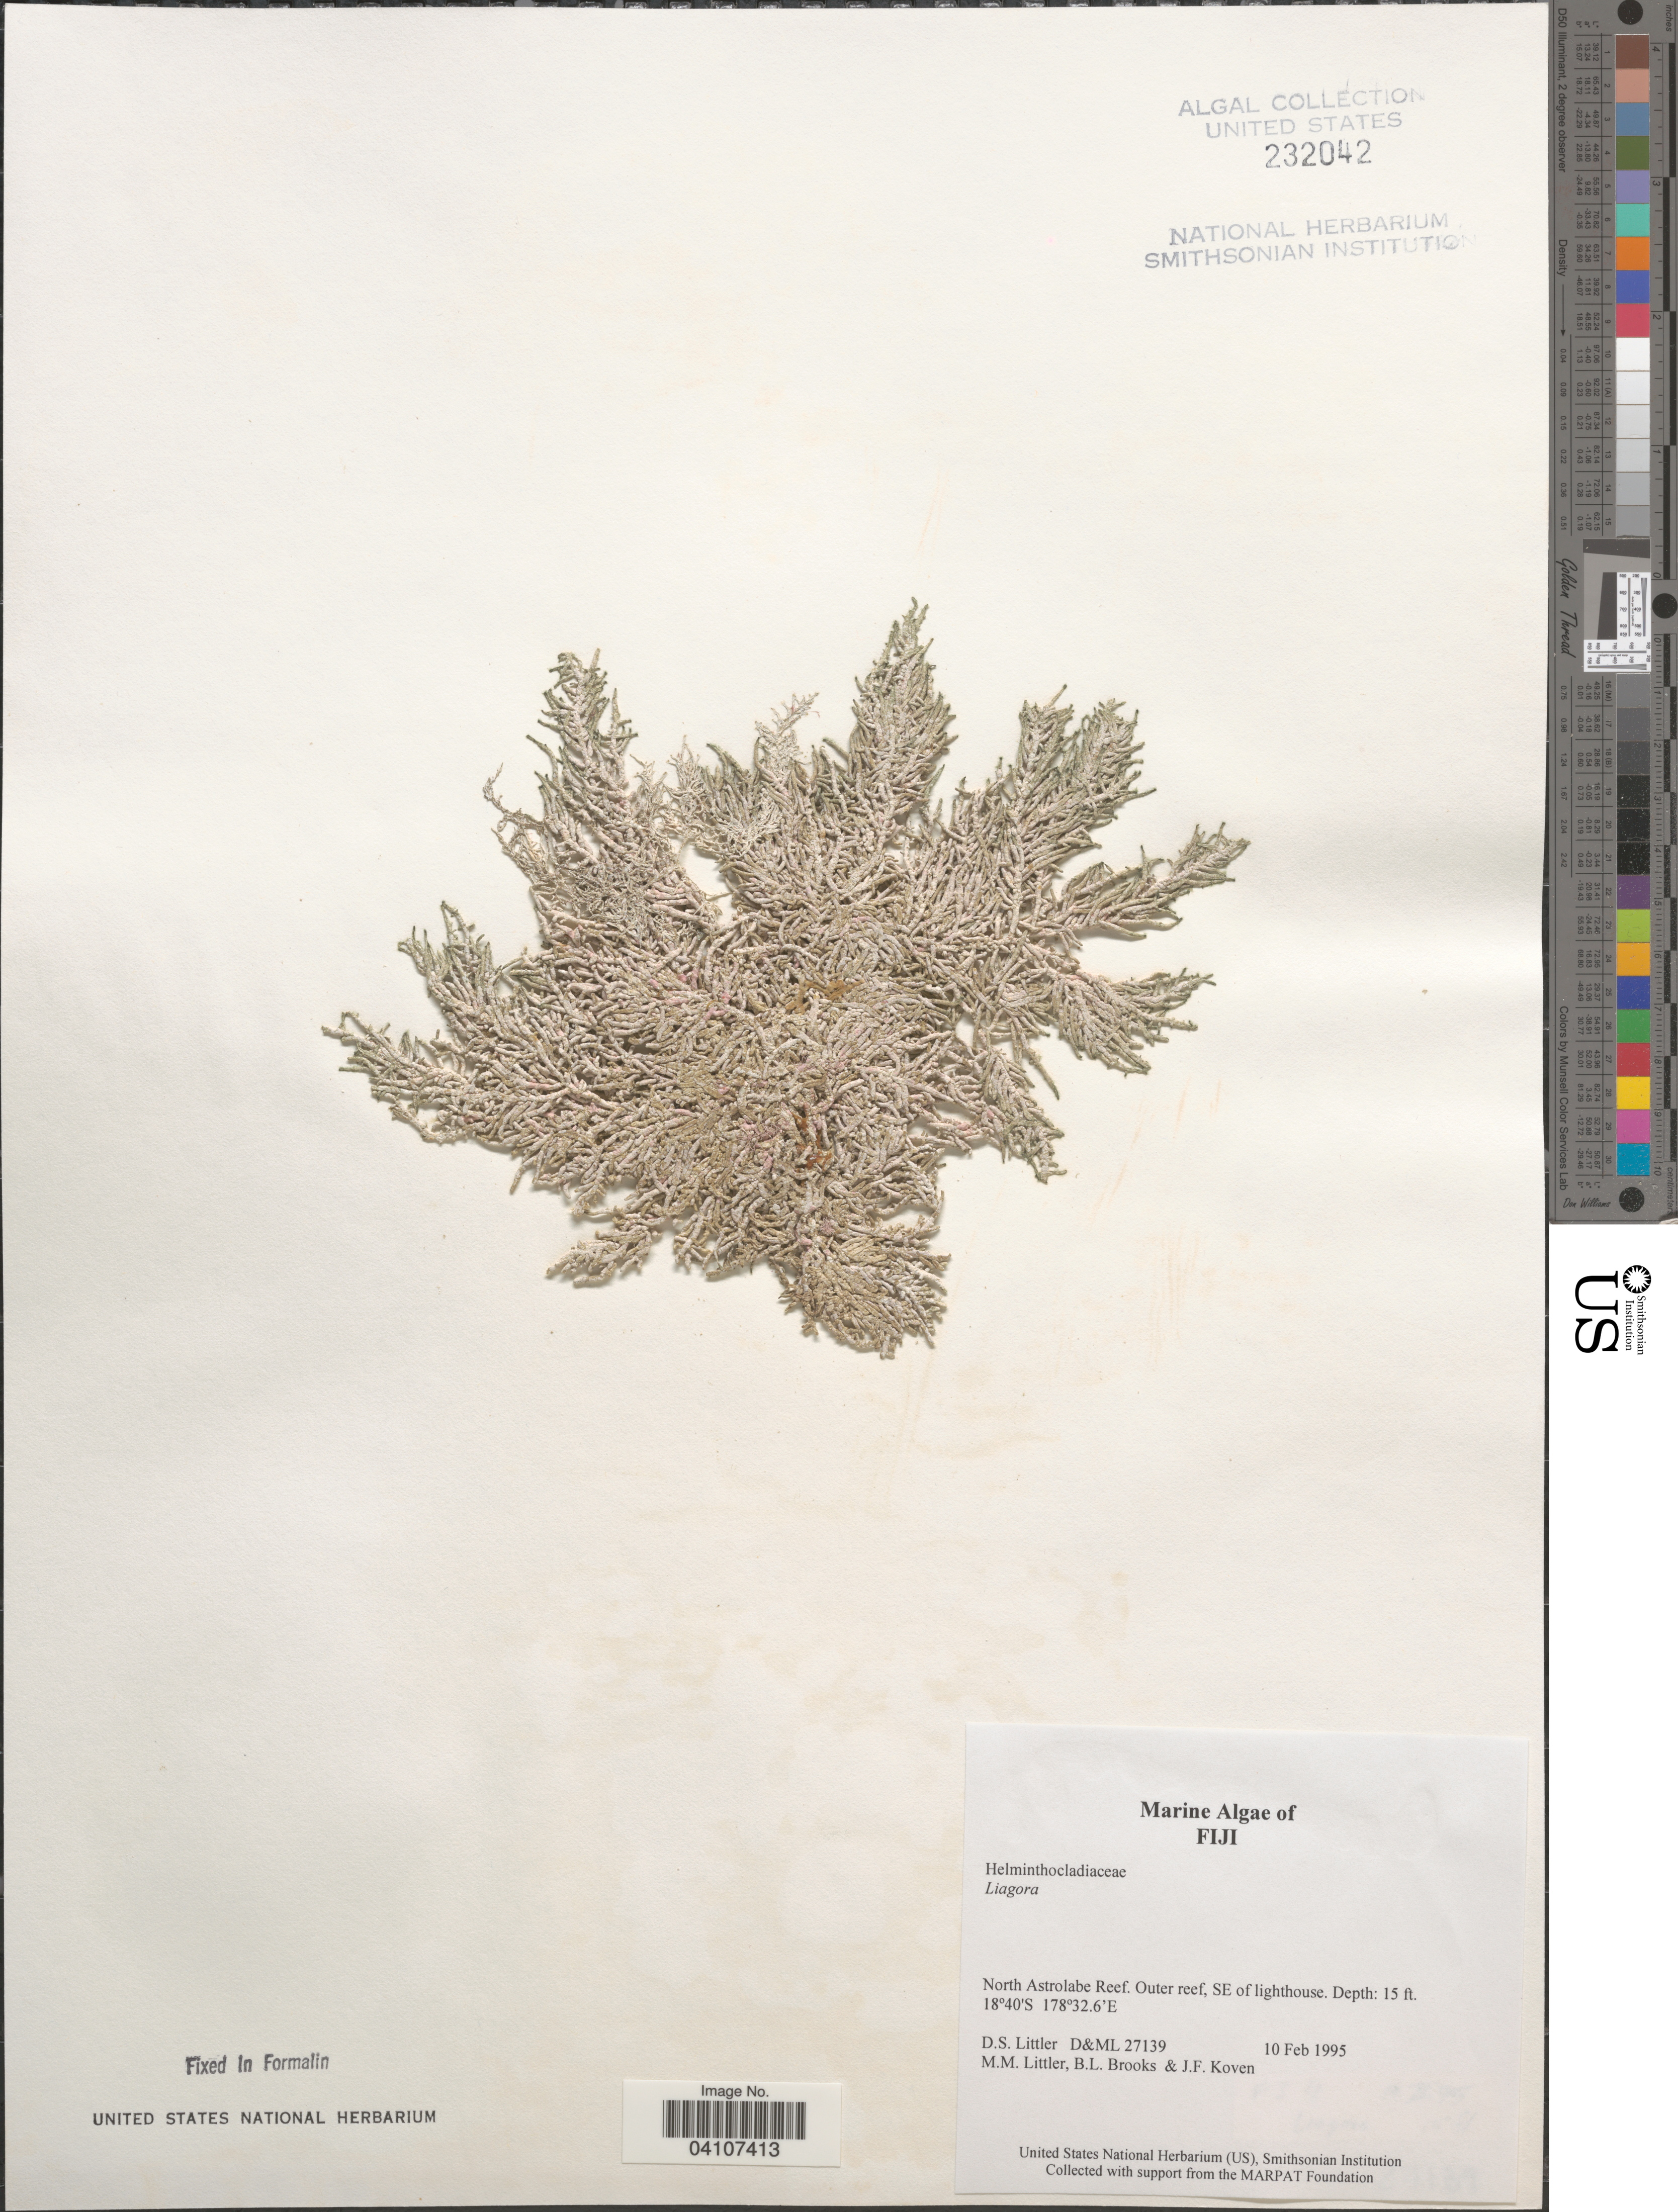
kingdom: Plantae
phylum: Rhodophyta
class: Florideophyceae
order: Nemaliales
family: Liagoraceae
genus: Liagora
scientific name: Liagora sp.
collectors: D. S. Littler, B. Brooks & J. Koven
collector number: D&ML 27139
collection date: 1995-02-10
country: Fiji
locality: North Astrolobe Reef. Outer reef, SE of lighthouse.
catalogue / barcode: US 232042